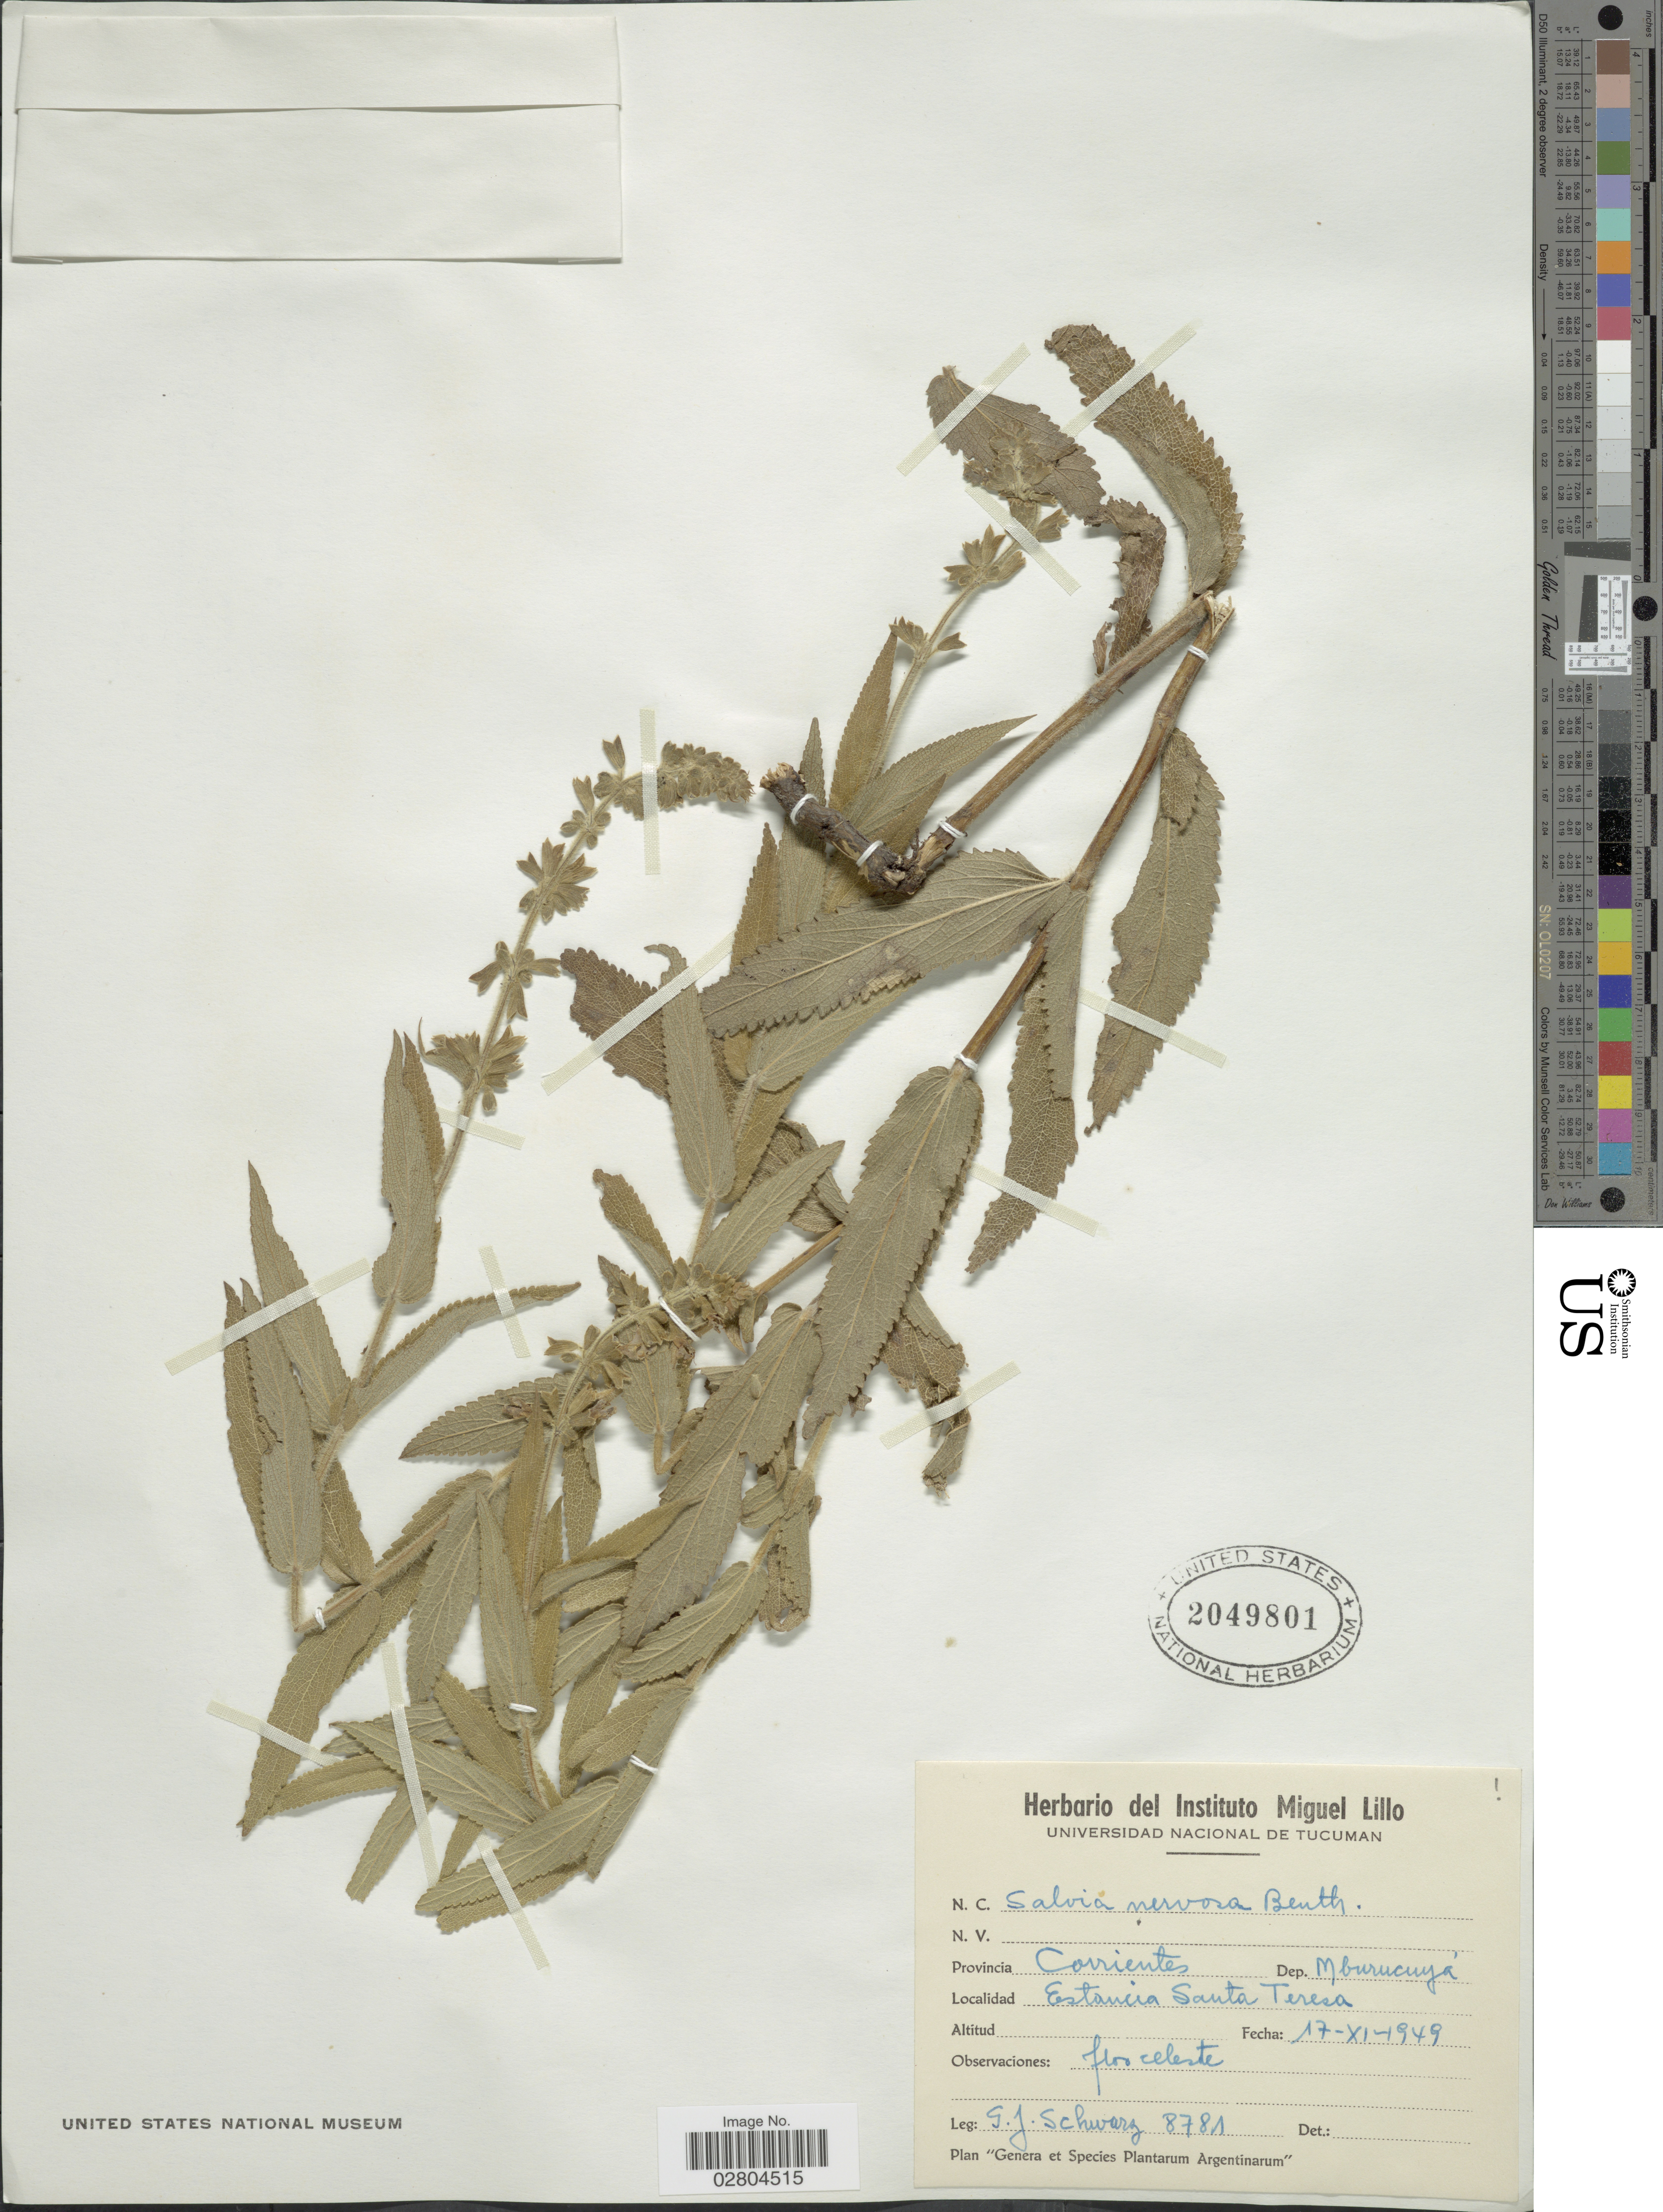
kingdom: Plantae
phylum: Tracheophyta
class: Magnoliopsida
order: Lamiales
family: Lamiaceae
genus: Salvia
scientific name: Salvia nervosa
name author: Benth.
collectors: G. J. Schwarz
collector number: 8781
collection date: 1949-11-17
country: Argentina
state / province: Corrientes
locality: Provincia Corrientes. Dep. Mburucuyá. Estancia Santa Teresa.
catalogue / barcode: US 2049801